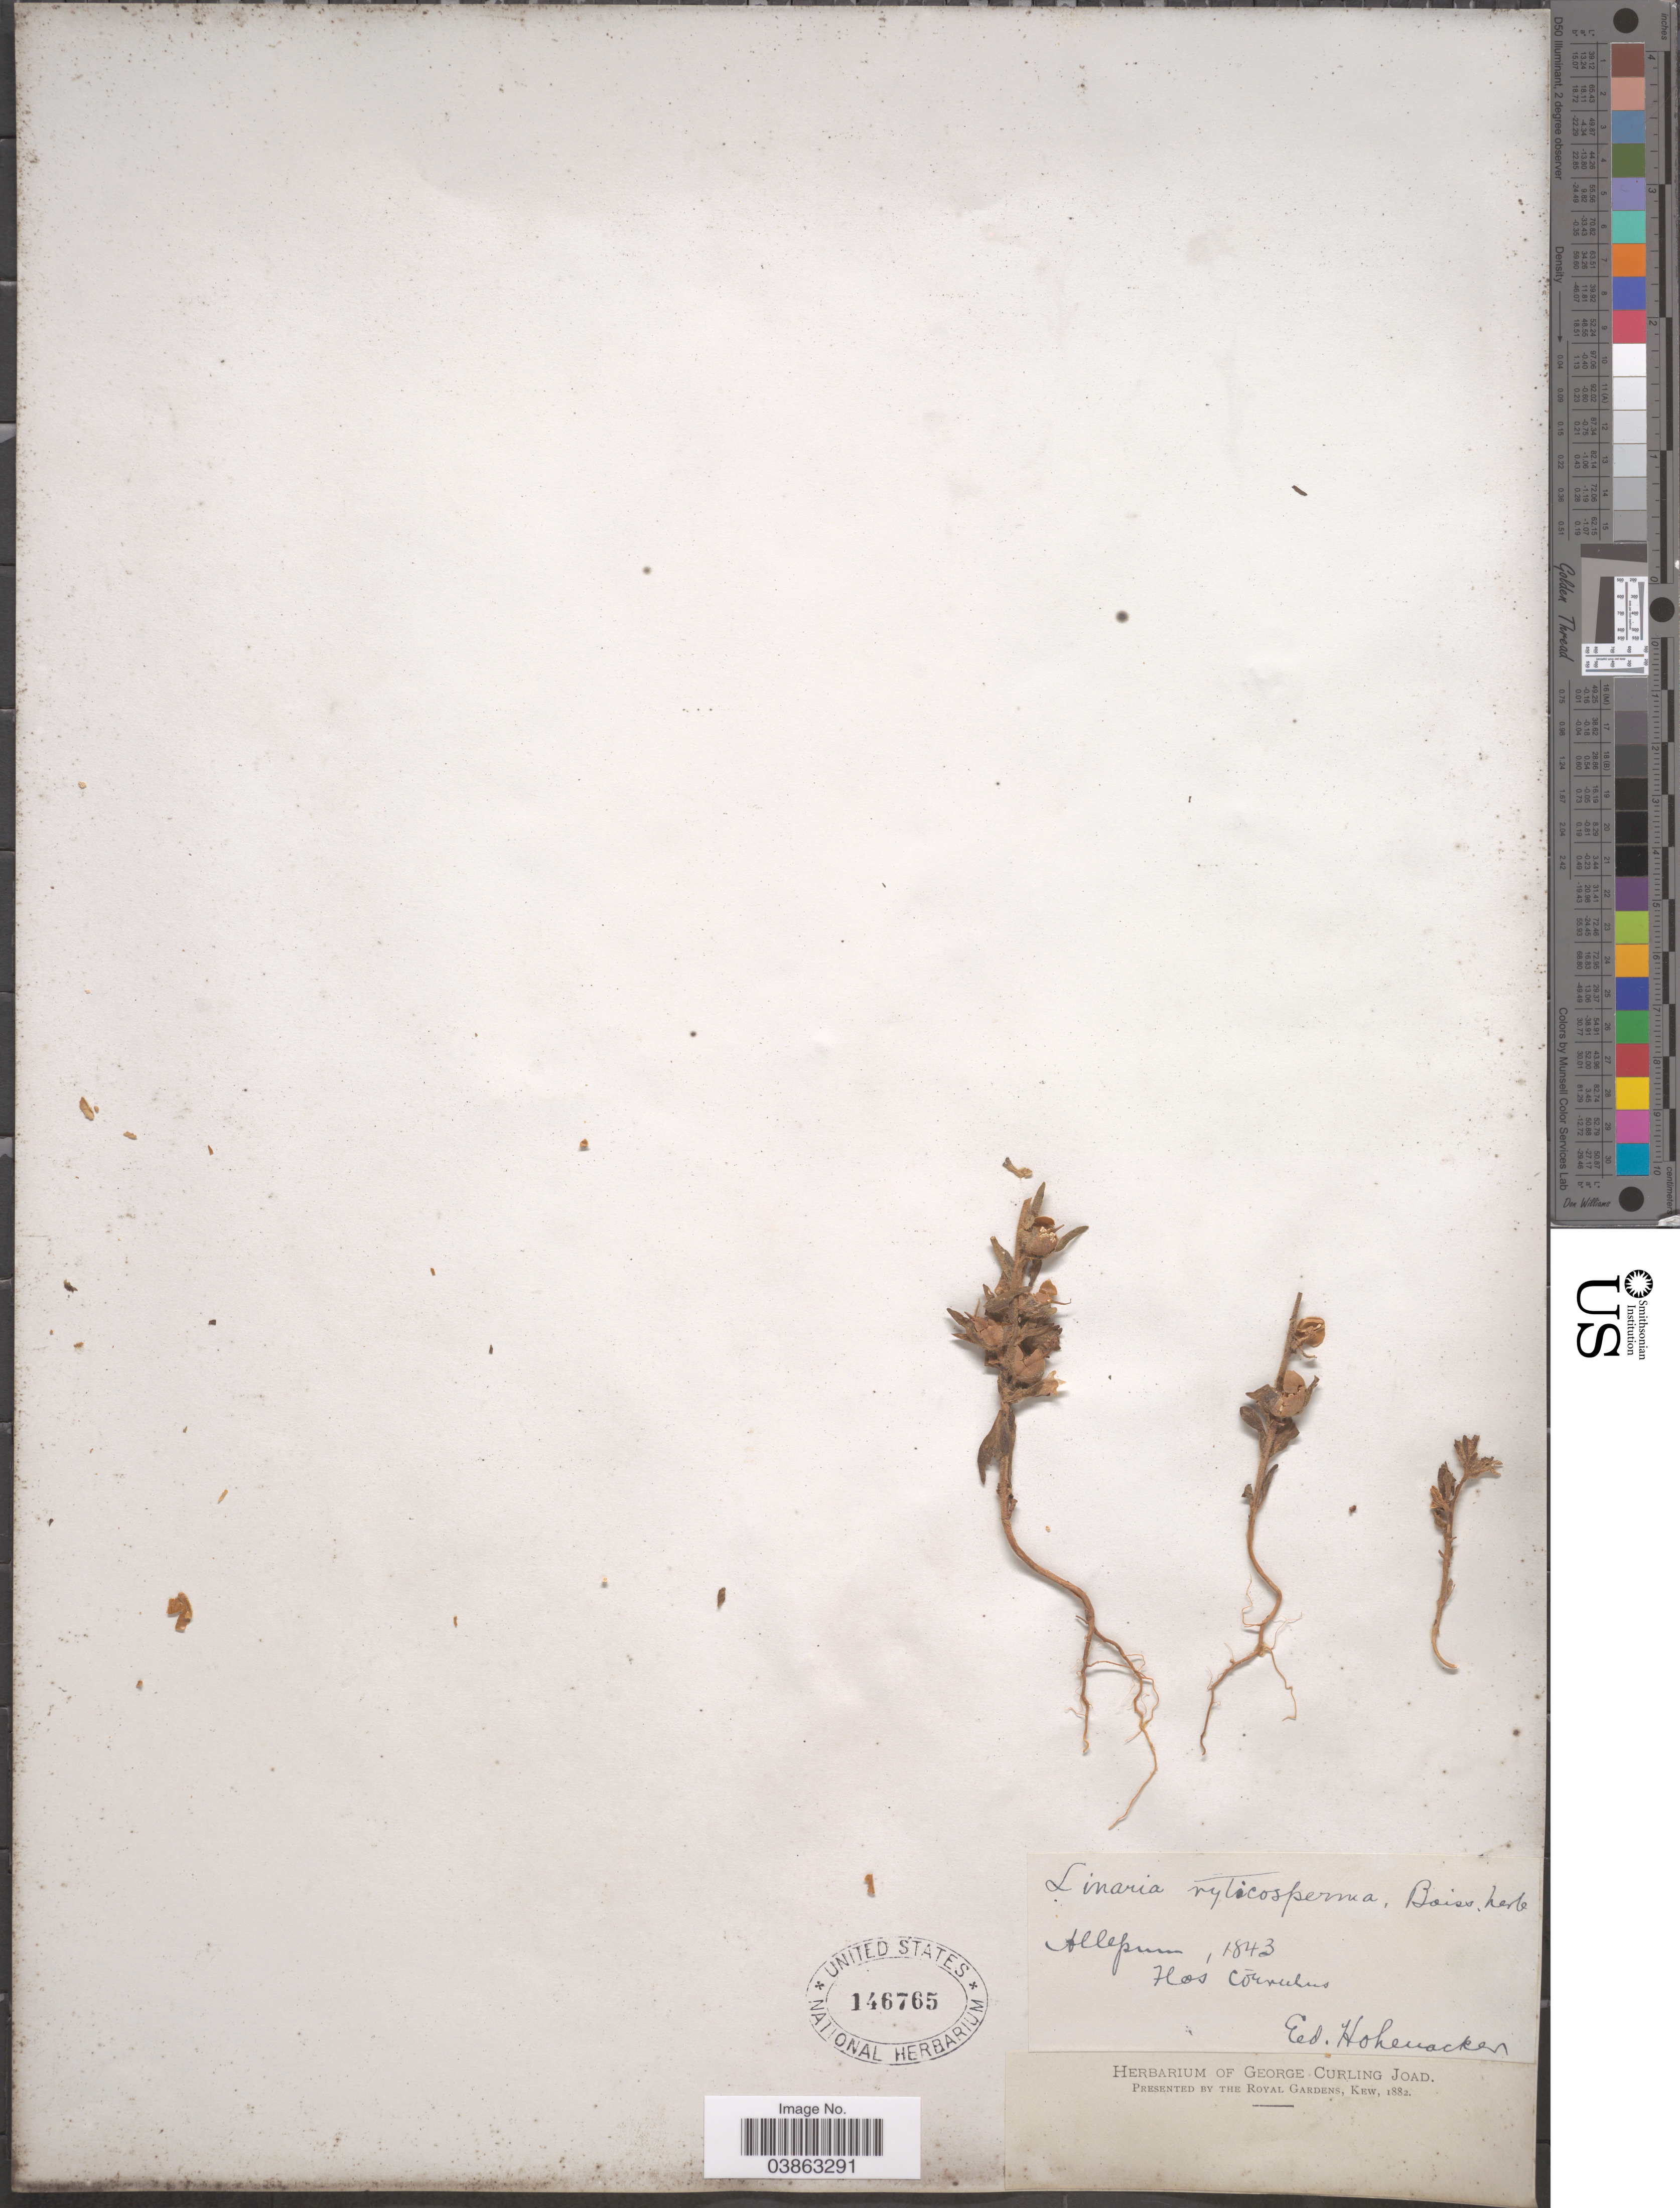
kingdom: Plantae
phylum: Tracheophyta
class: Magnoliopsida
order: Lamiales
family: Plantaginaceae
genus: Linaria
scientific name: Linaria rytidosperma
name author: Boiss.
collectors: E. Hohenacken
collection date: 1843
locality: Allepum [interpreted], Hos Córnulus. [interpreted]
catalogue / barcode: US 146765